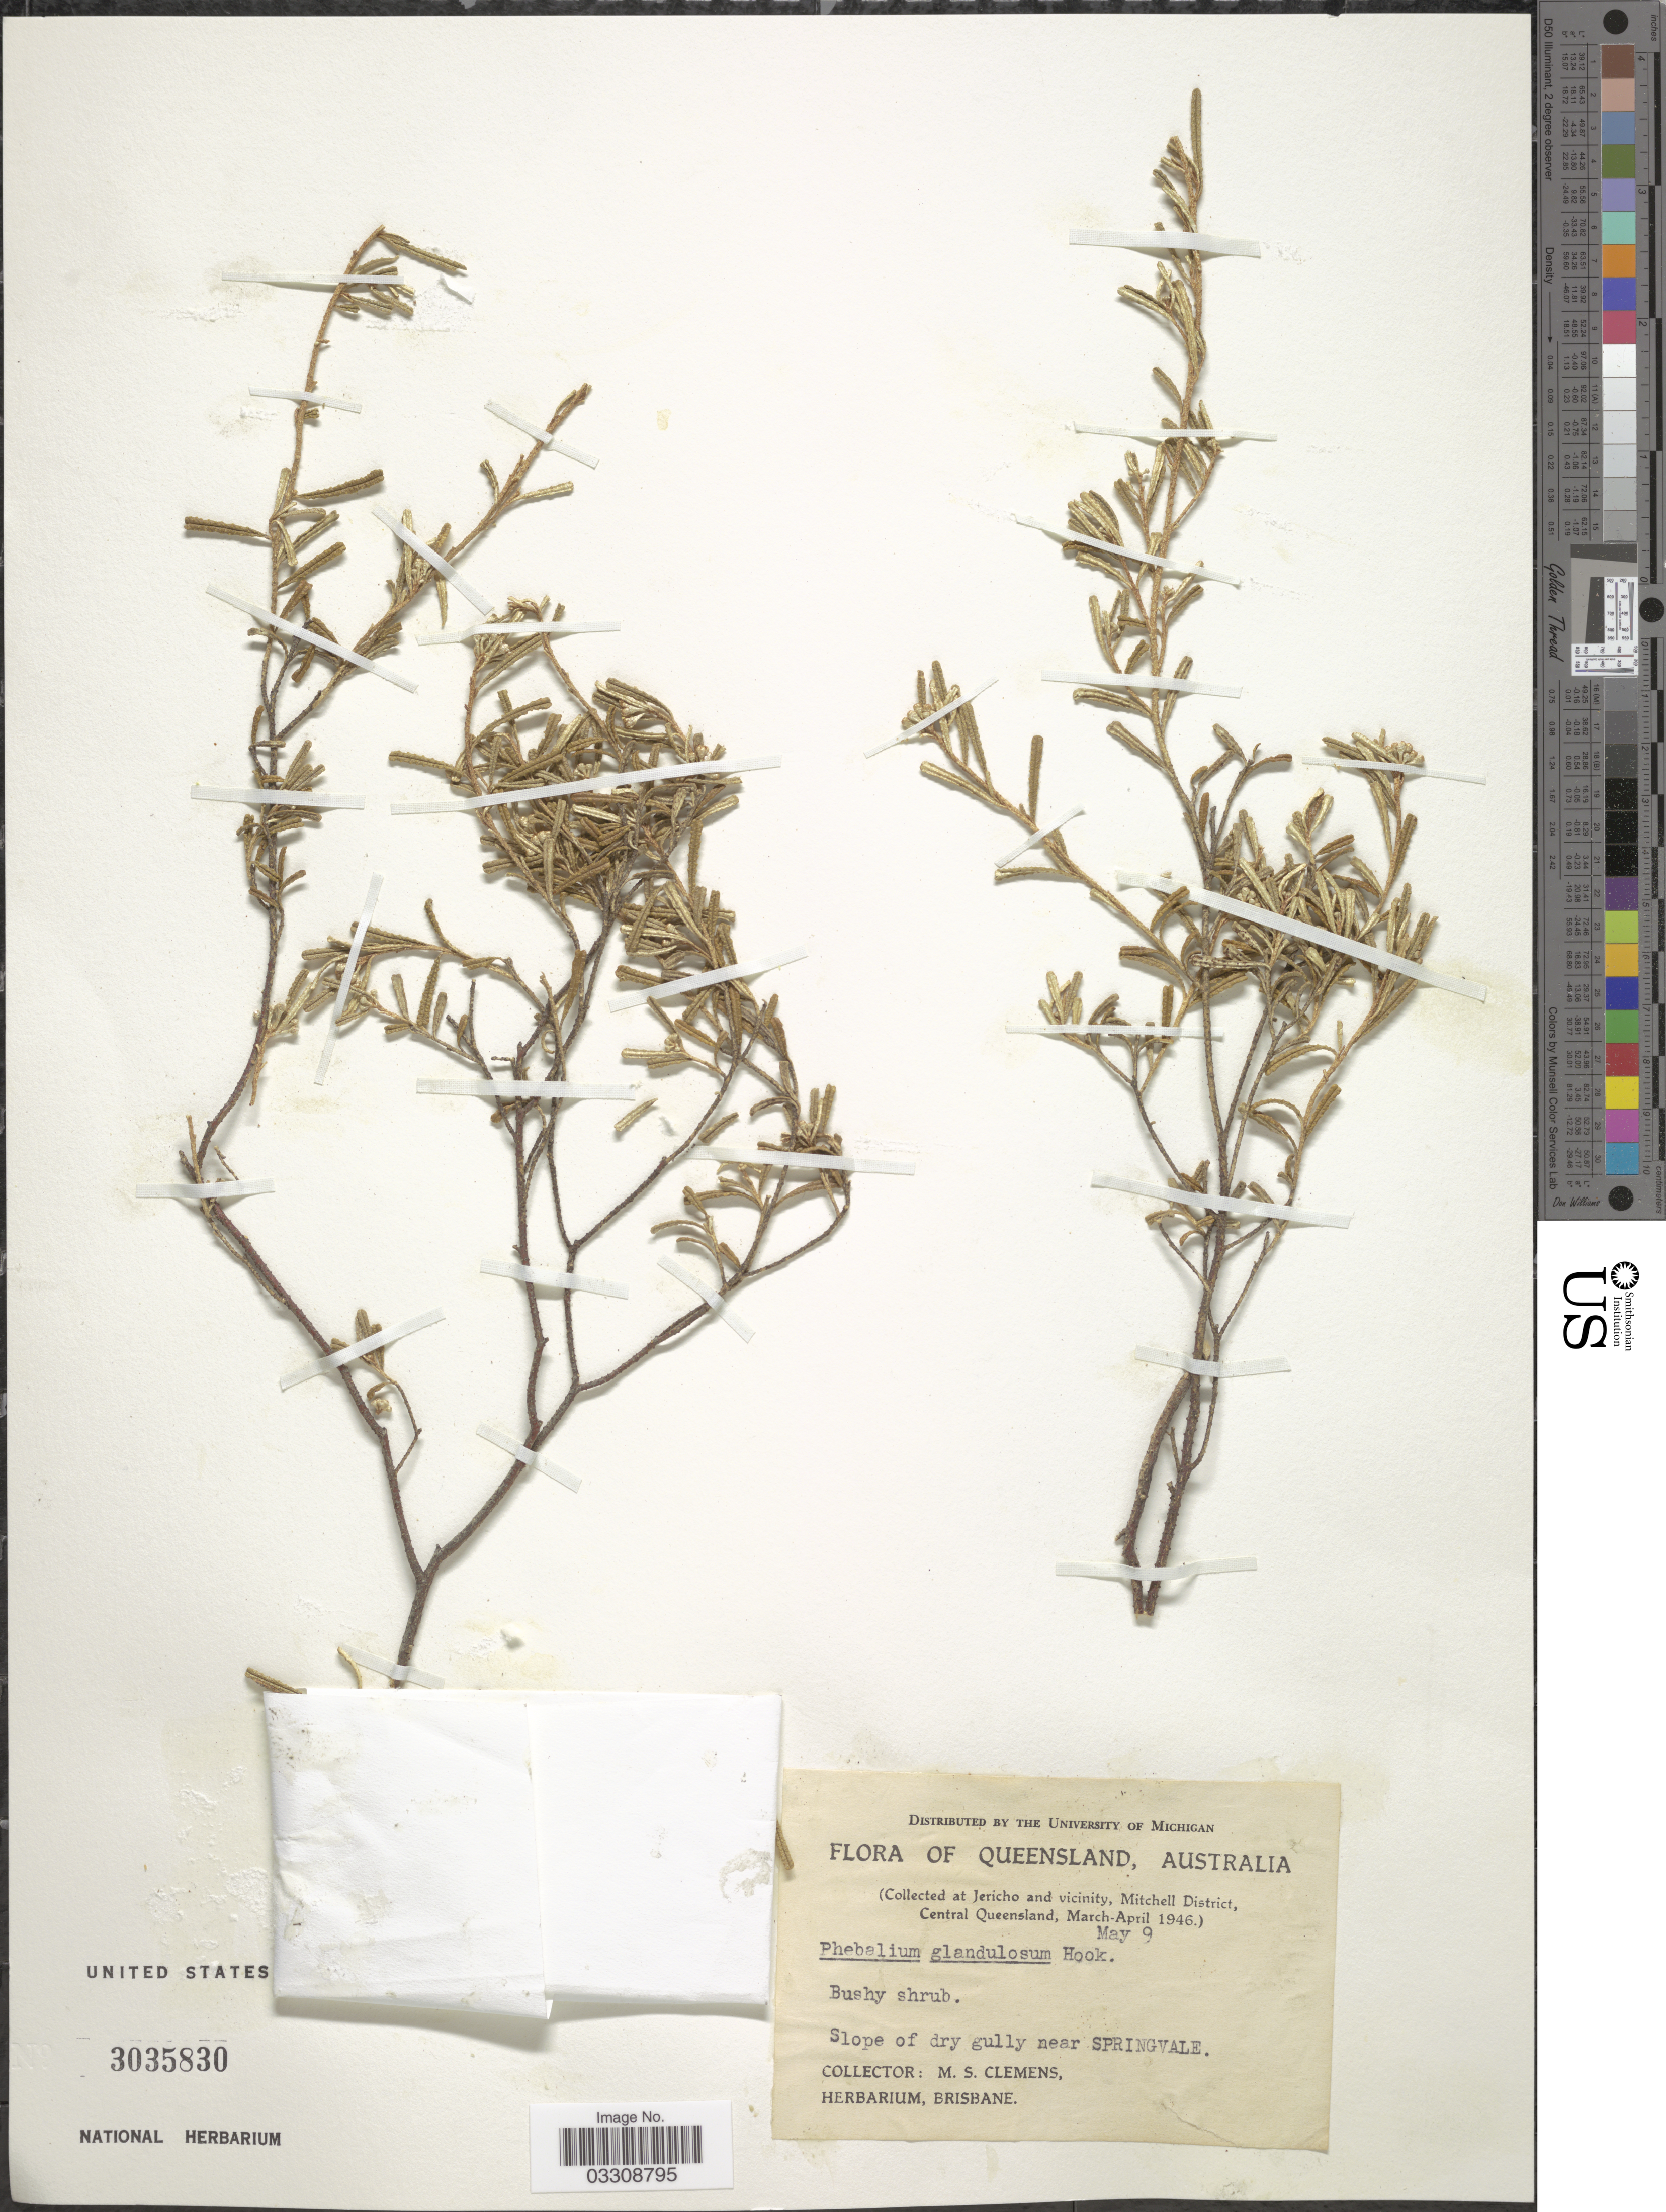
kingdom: Plantae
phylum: Tracheophyta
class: Magnoliopsida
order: Sapindales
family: Rutaceae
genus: Phebalium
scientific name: Phebalium glandulosum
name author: Hook.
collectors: M. S. Clemens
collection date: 1946-05-09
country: Australia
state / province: Queensland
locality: At Jericho and vicinity, Mitchell District, Central Queensland, near Springvale.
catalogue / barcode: US 3035830